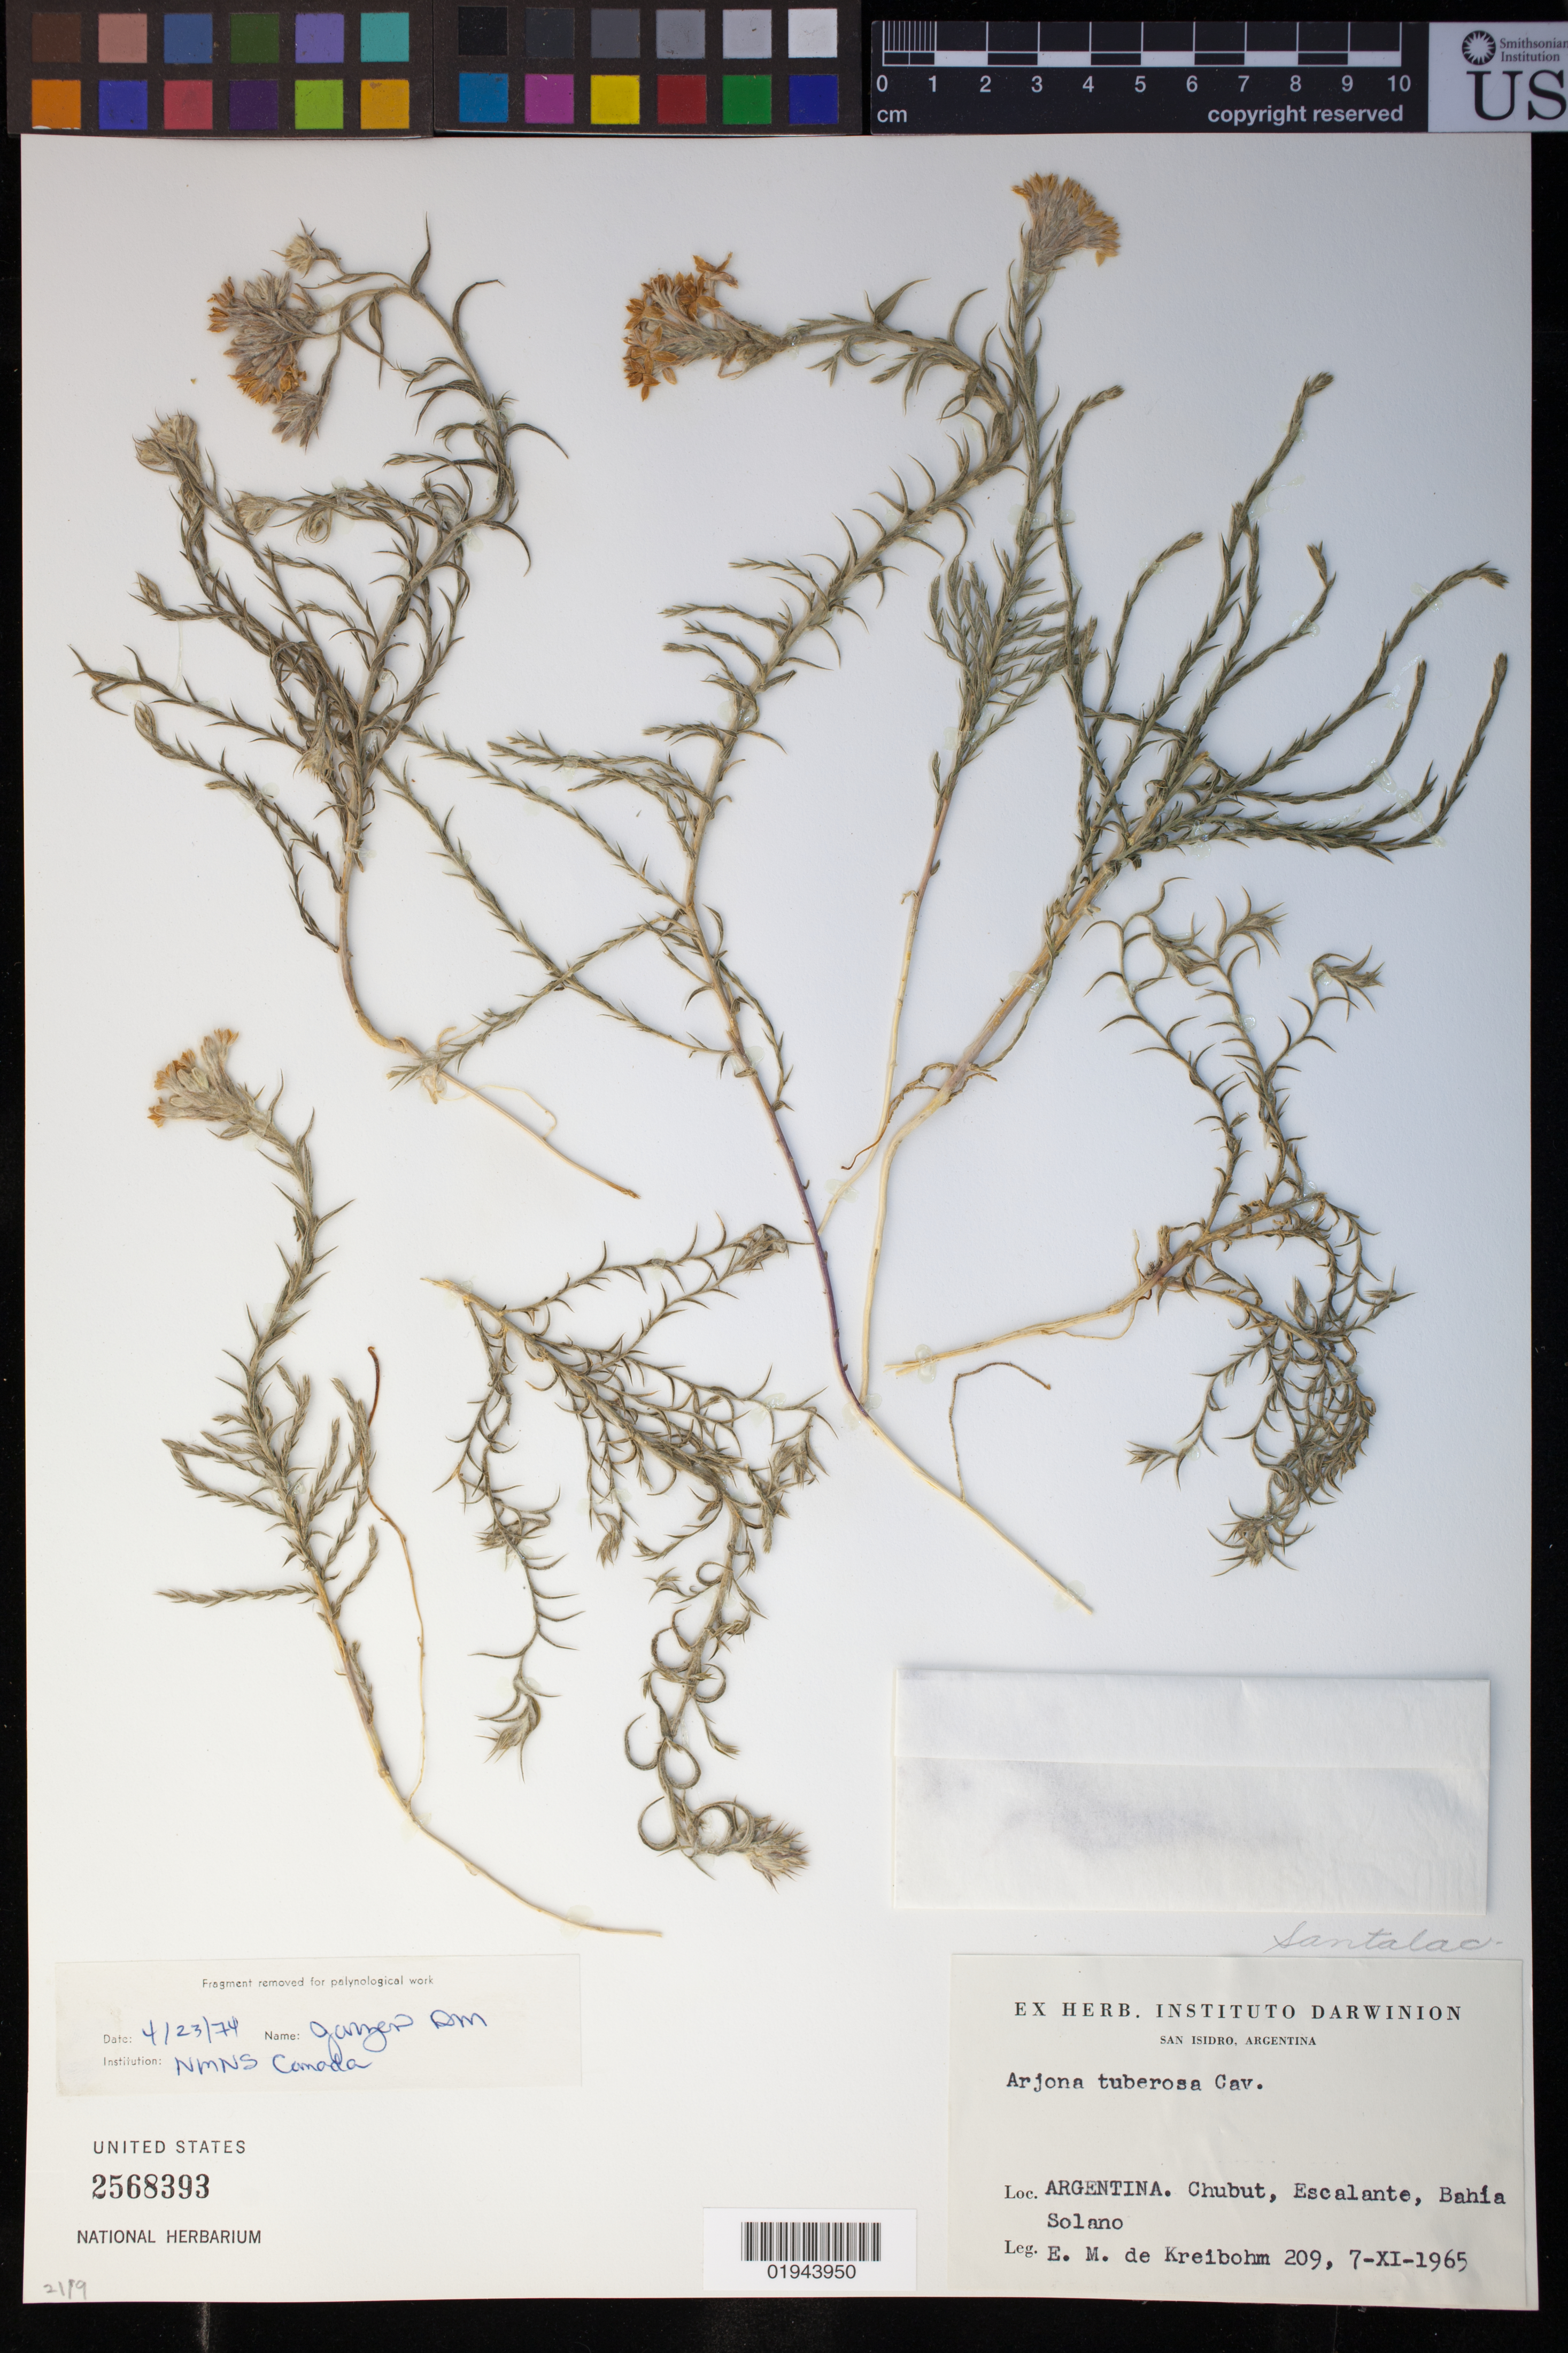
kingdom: Plantae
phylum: Tracheophyta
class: Magnoliopsida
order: Santalales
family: Schoepfiaceae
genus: Arjona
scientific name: Arjona tuberosa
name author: Cav.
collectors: -. Kreibohm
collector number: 209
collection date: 1965-11-07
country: Argentina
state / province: Chubut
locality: Chubut, Escalante, Bahia Solano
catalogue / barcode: US 2568393